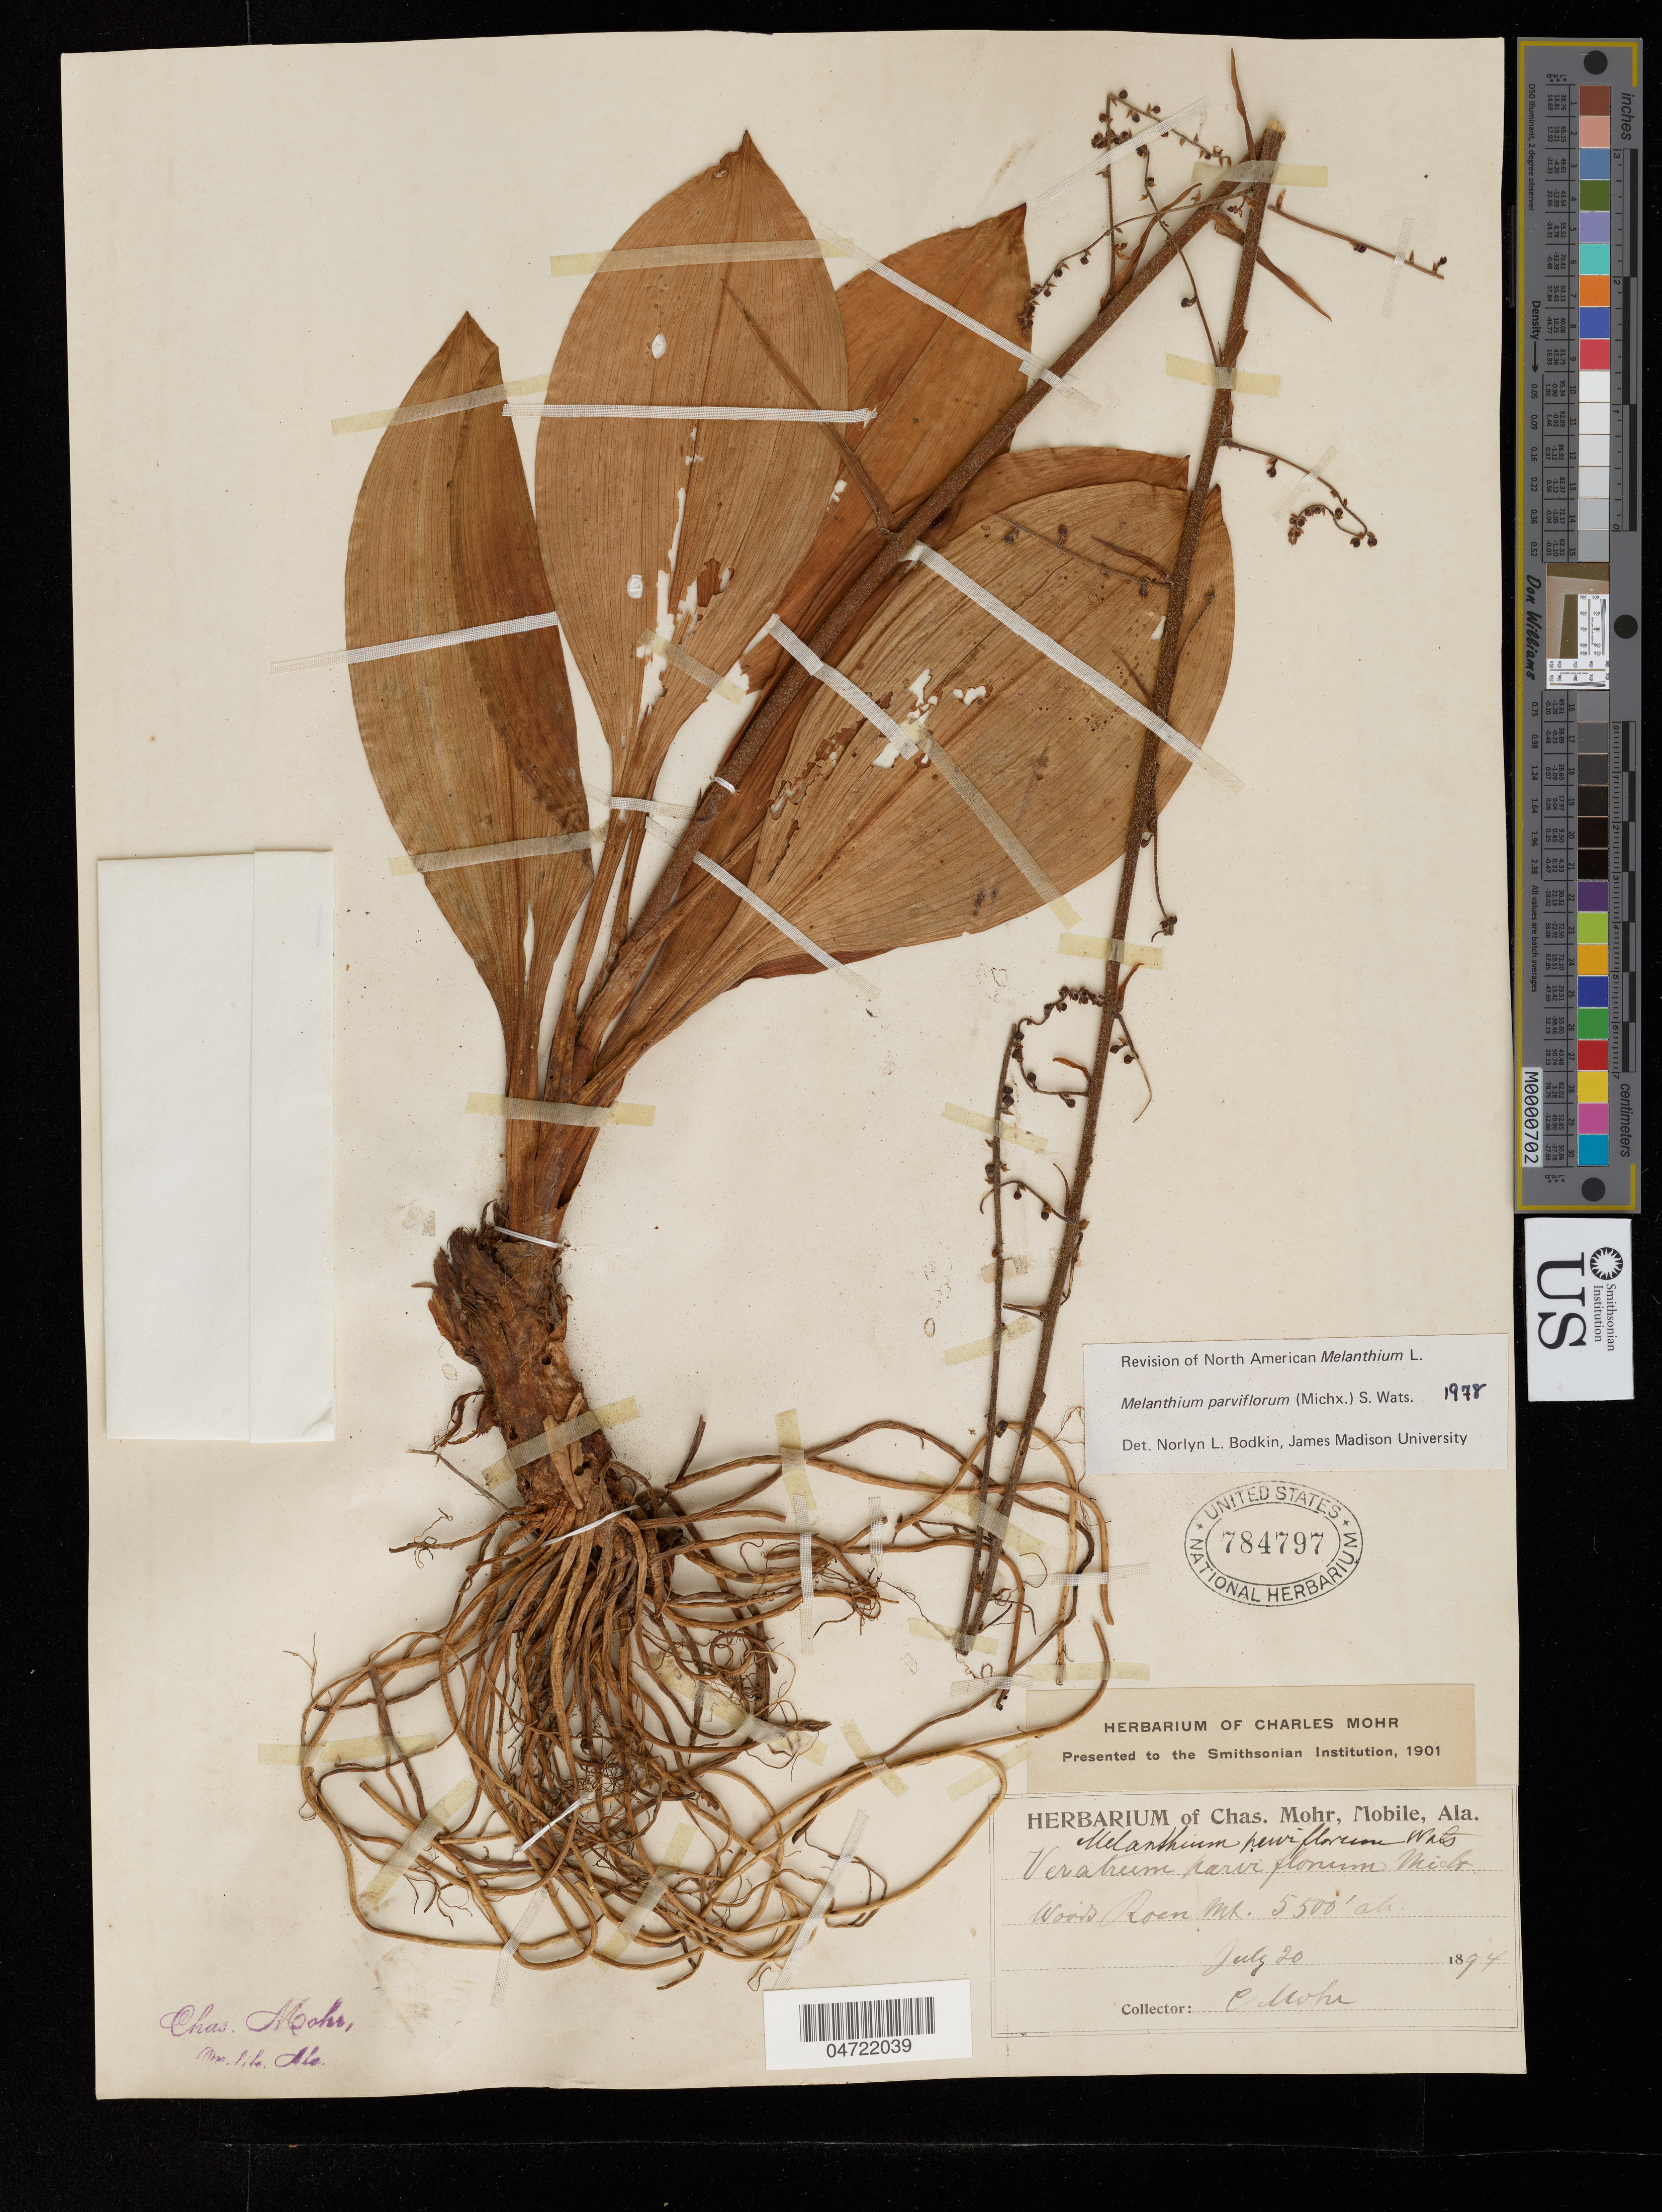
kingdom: Plantae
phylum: Tracheophyta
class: Liliopsida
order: Liliales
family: Melanthiaceae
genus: Melanthium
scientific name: Melanthium parviflorum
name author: (Michx.) S. Watson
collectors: C. T. Mohr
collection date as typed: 20 Jul 1894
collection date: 1894-07-20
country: United States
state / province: North Carolina / Tennessee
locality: Roan Mtn. [Roan Mountain on border between NC (Mitchell Co.) and TN (Carter Co.)]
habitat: Woods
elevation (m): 1676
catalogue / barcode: US 784797